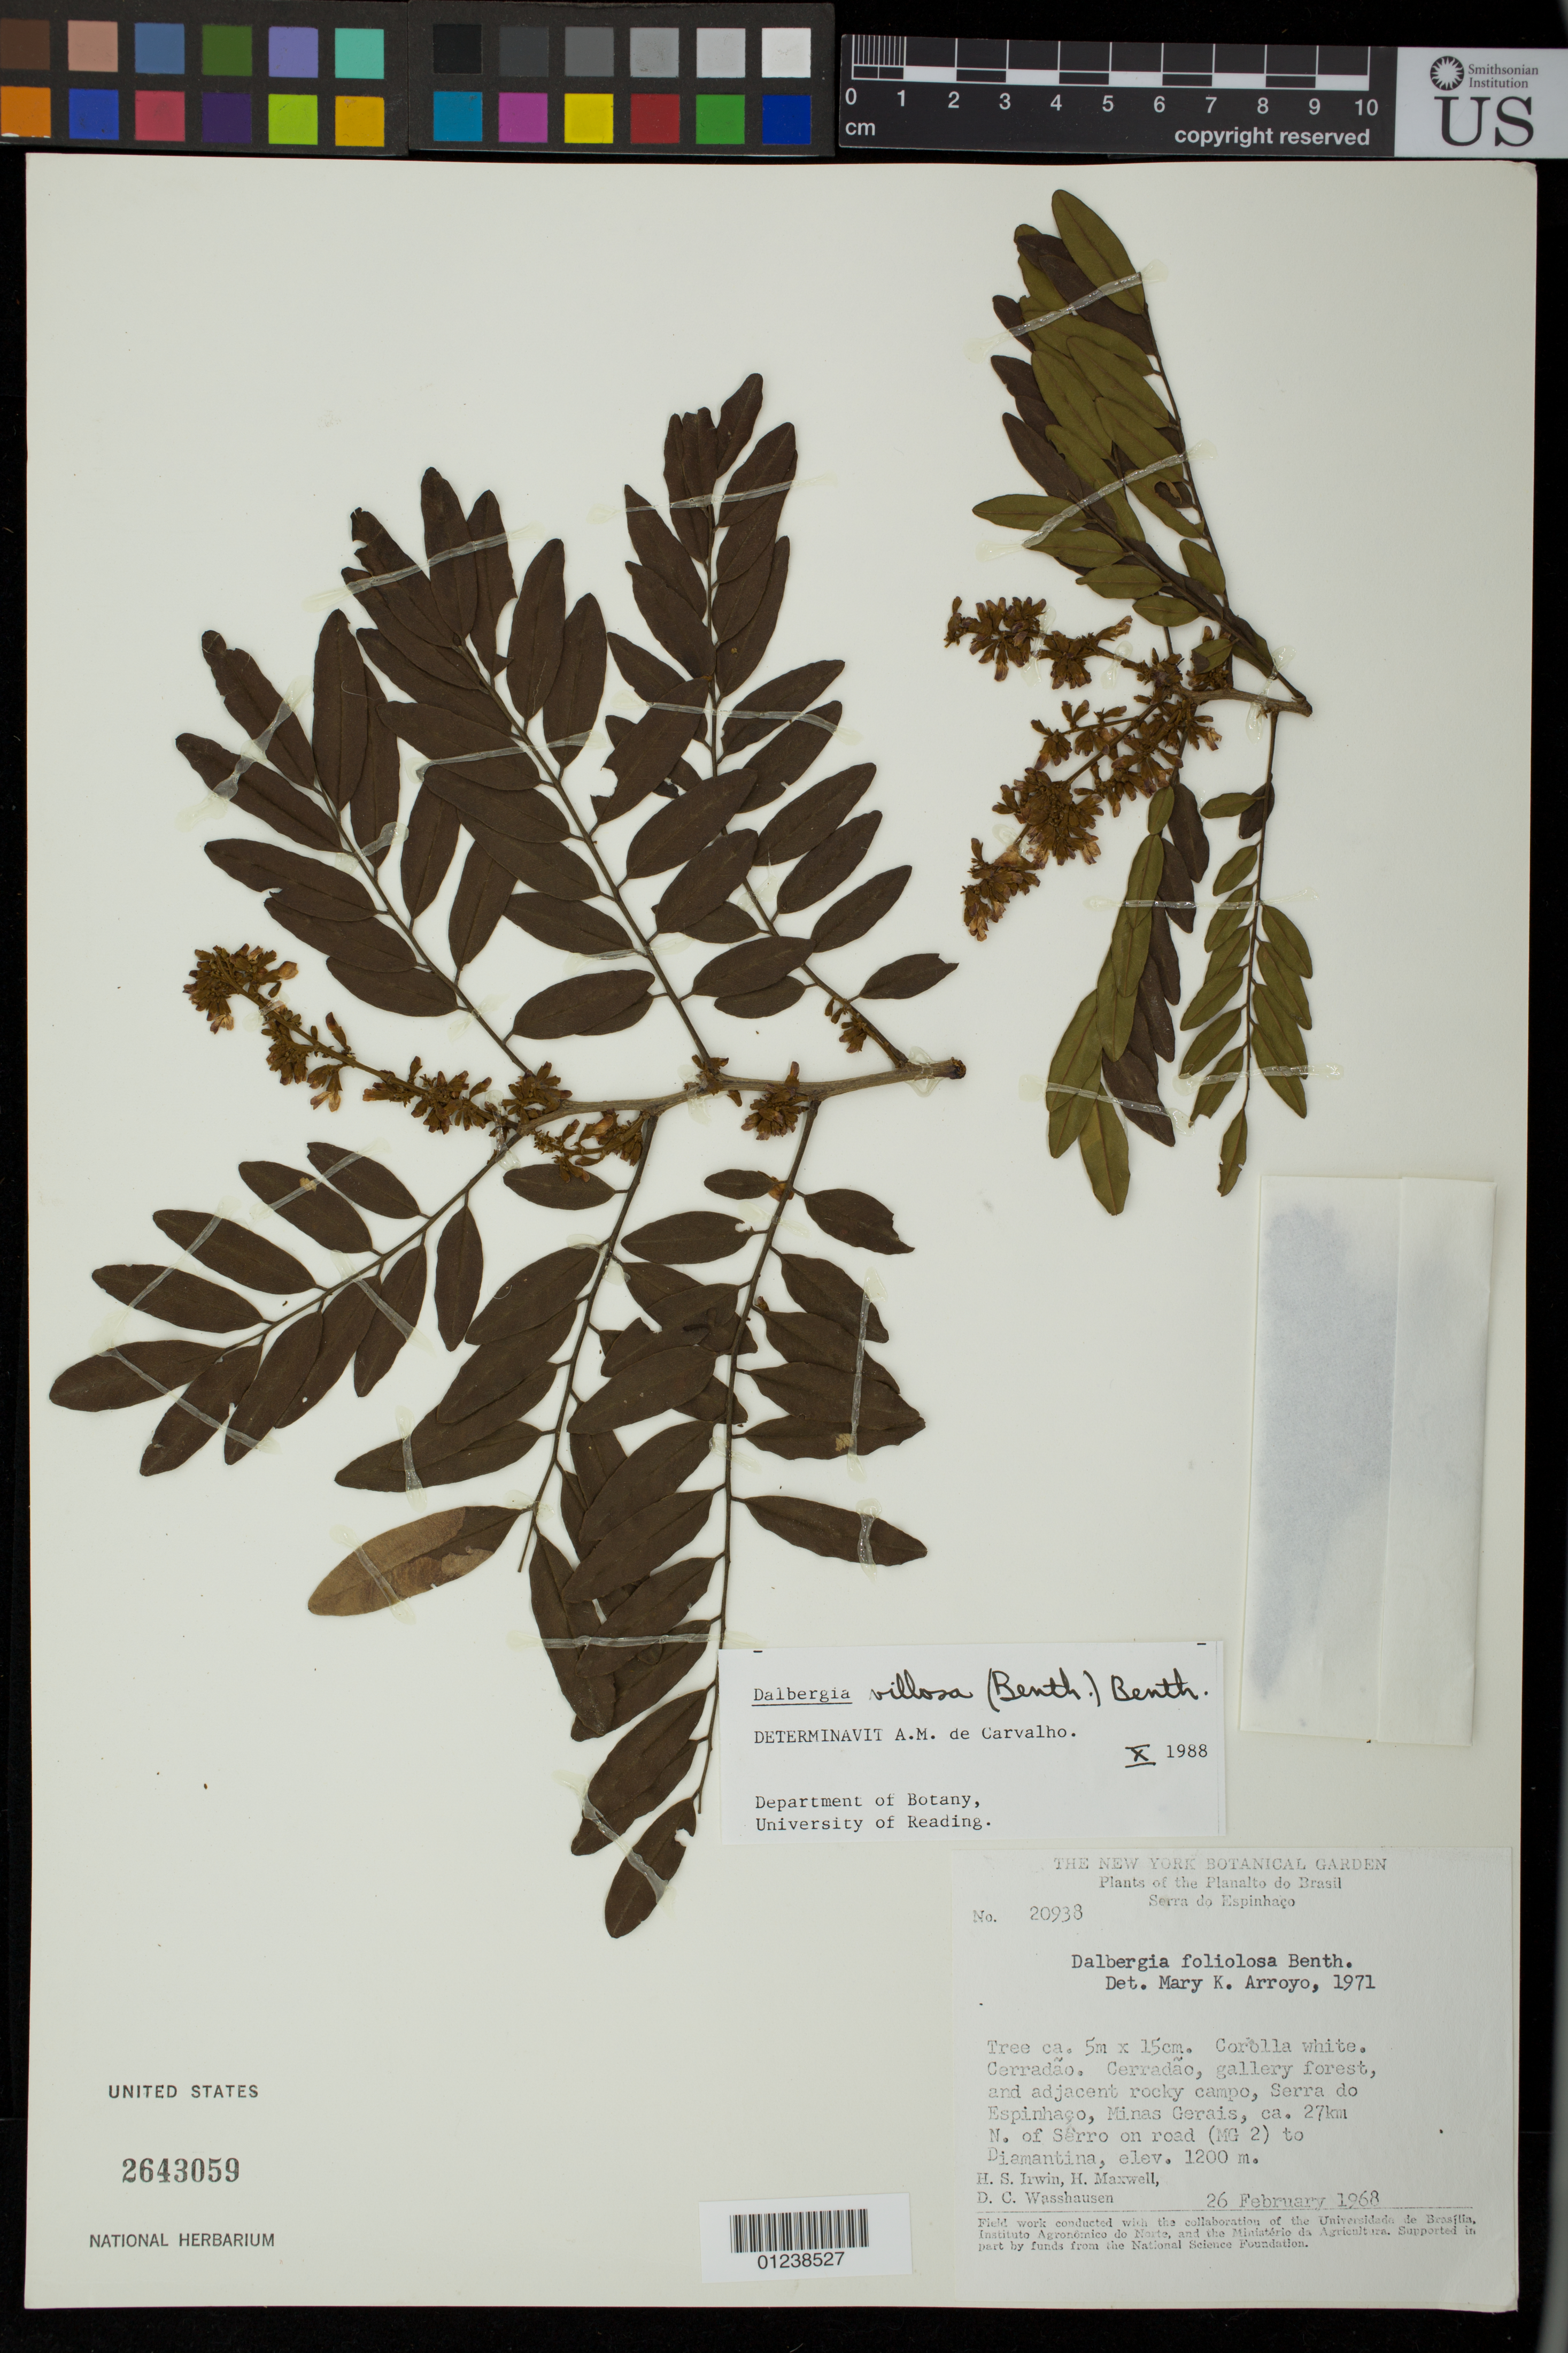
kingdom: Plantae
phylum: Tracheophyta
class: Magnoliopsida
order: Fabales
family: Fabaceae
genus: Dalbergia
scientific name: Dalbergia villosa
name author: (Benth.) Benth.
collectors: H. Irwin, H. Maxwell & D. C. Wasshausen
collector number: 20938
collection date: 1968-02-26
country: Brazil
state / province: Paraná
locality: Cerradao. Cerradao, galler forest, and adjacent rocky camp, Serra do Espinhaco, Minas Gerais, ca. 27km N. of Serro on road (MG 2) to Diamantina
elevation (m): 1200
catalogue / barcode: US 2643059